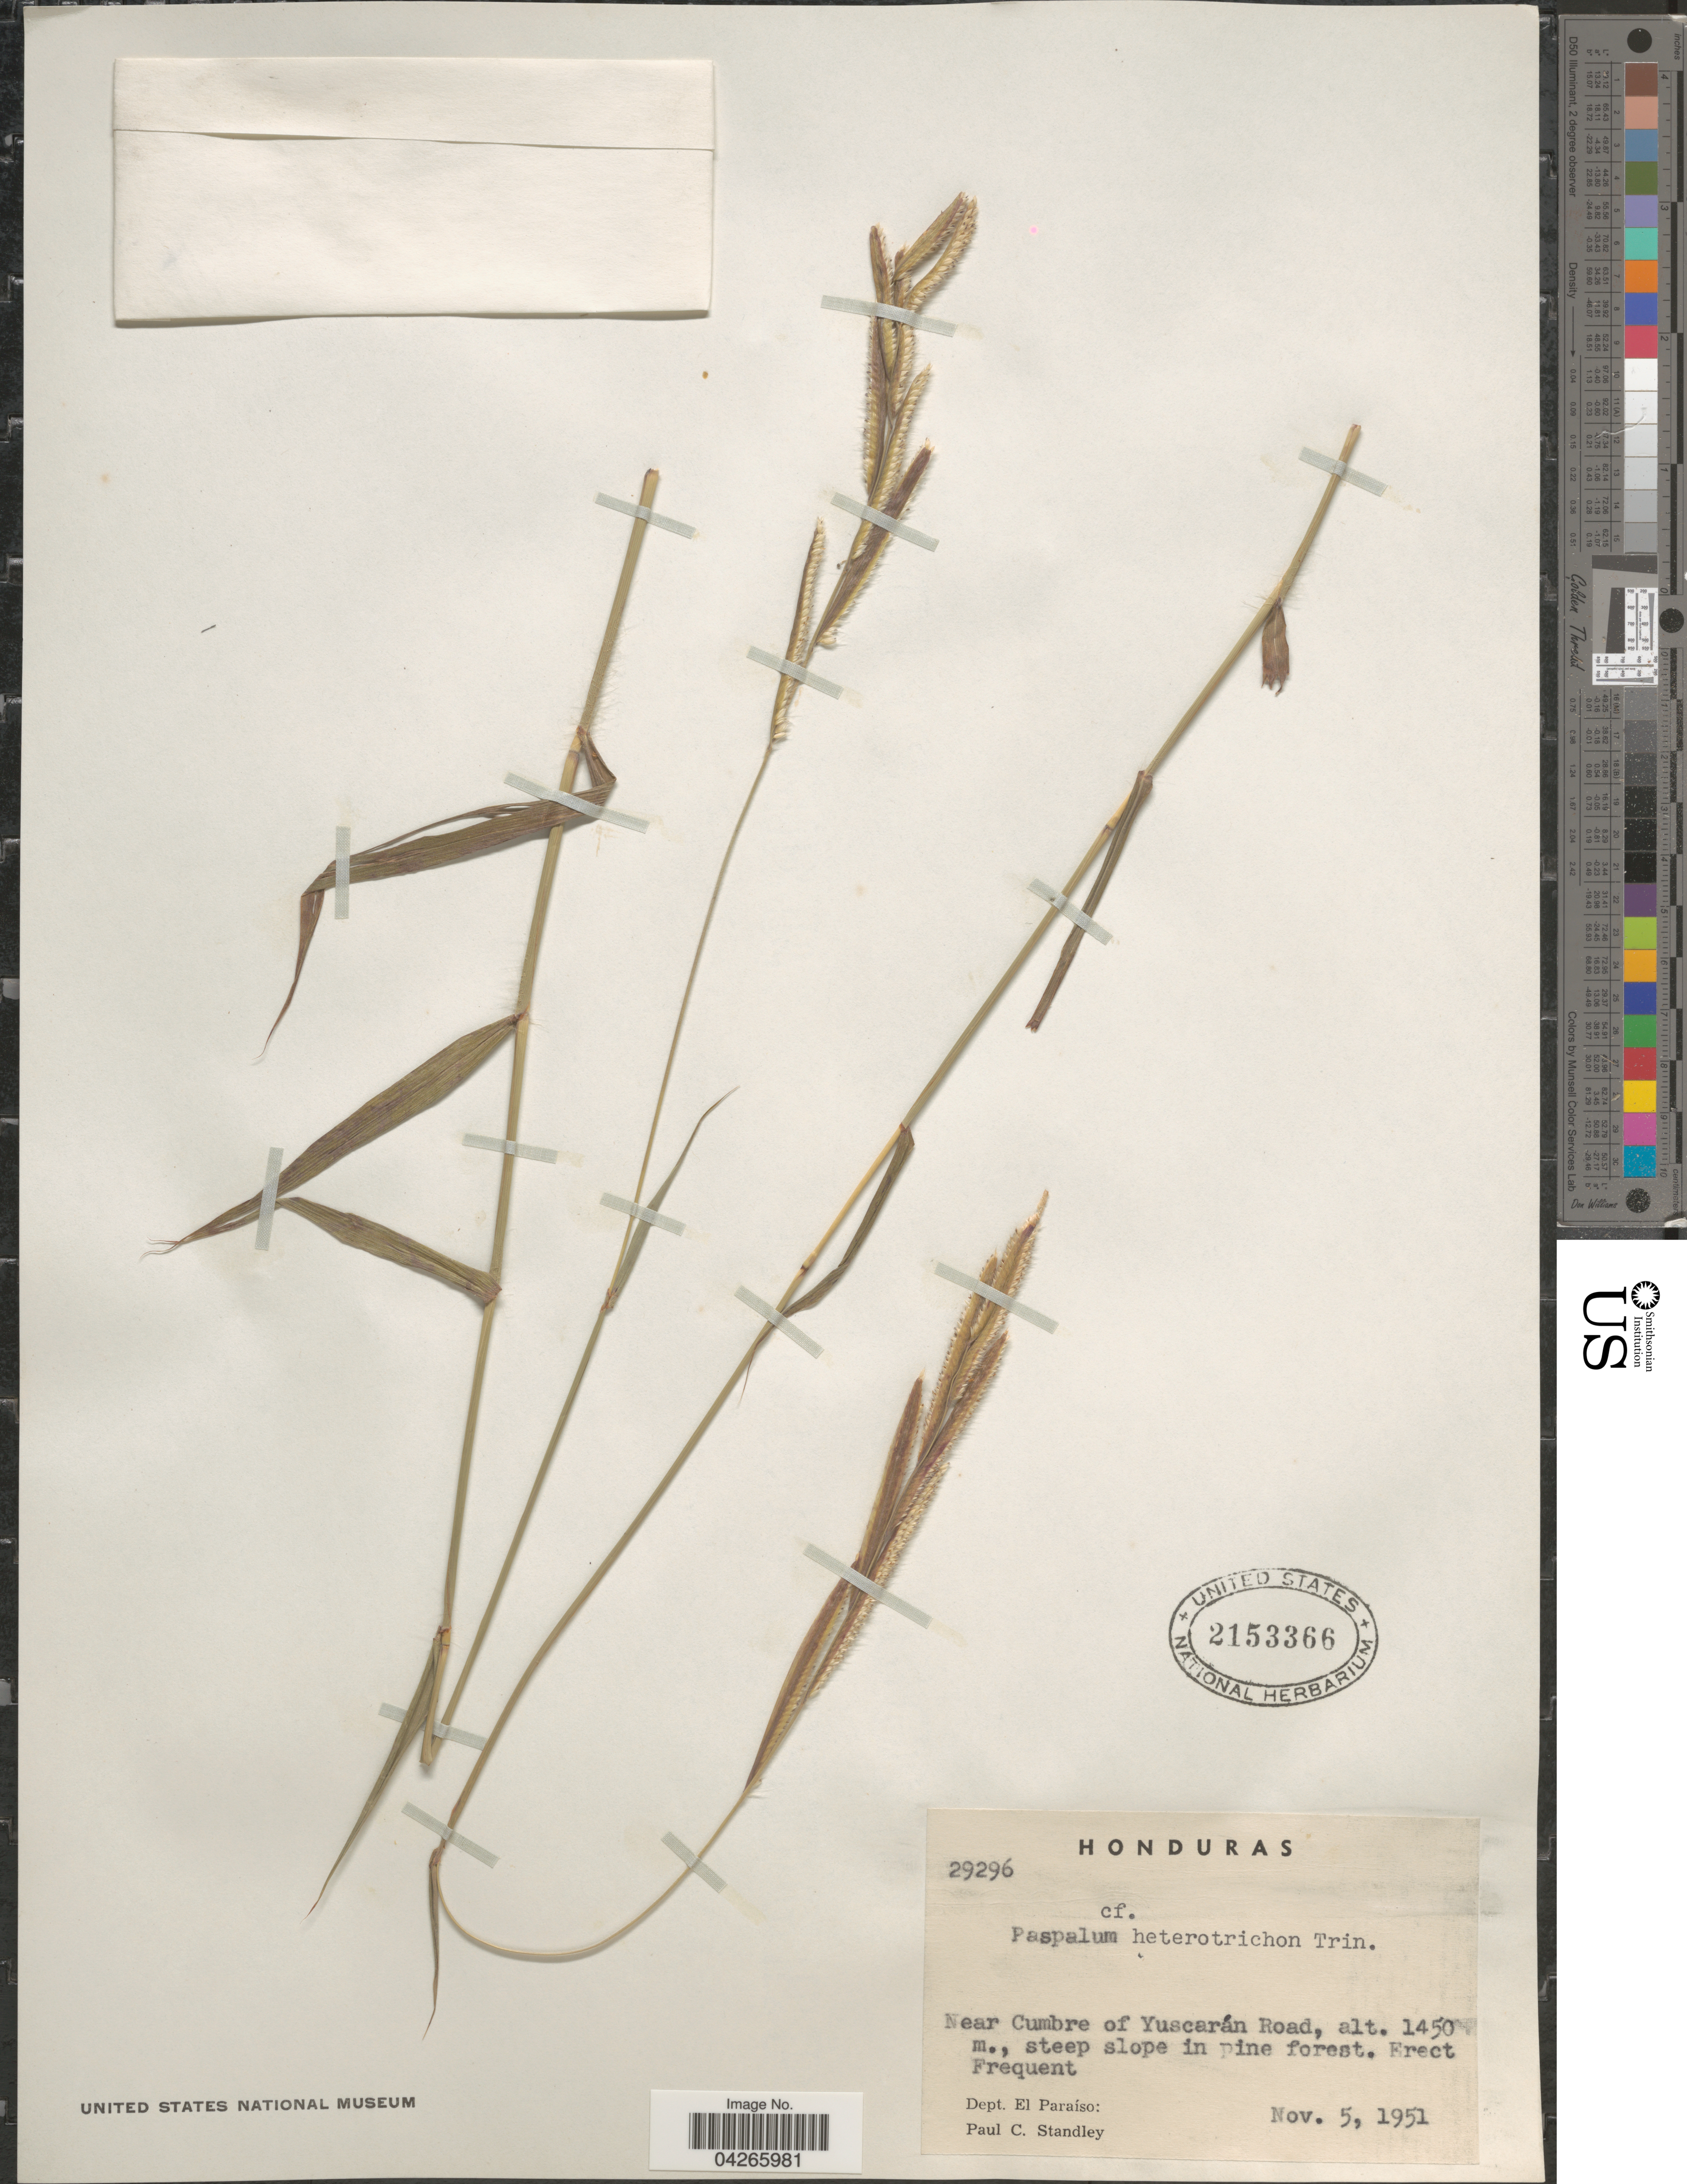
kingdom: Plantae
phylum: Tracheophyta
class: Liliopsida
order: Poales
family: Poaceae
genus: Paspalum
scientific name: Paspalum trachycoleon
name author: Steud.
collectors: P. C. Standley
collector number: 29296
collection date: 1951-11-05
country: Honduras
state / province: El Paraiso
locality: Near Cumbre of Yuscarán Road. Dept. El Paraíso.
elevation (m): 1450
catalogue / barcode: US 2153366